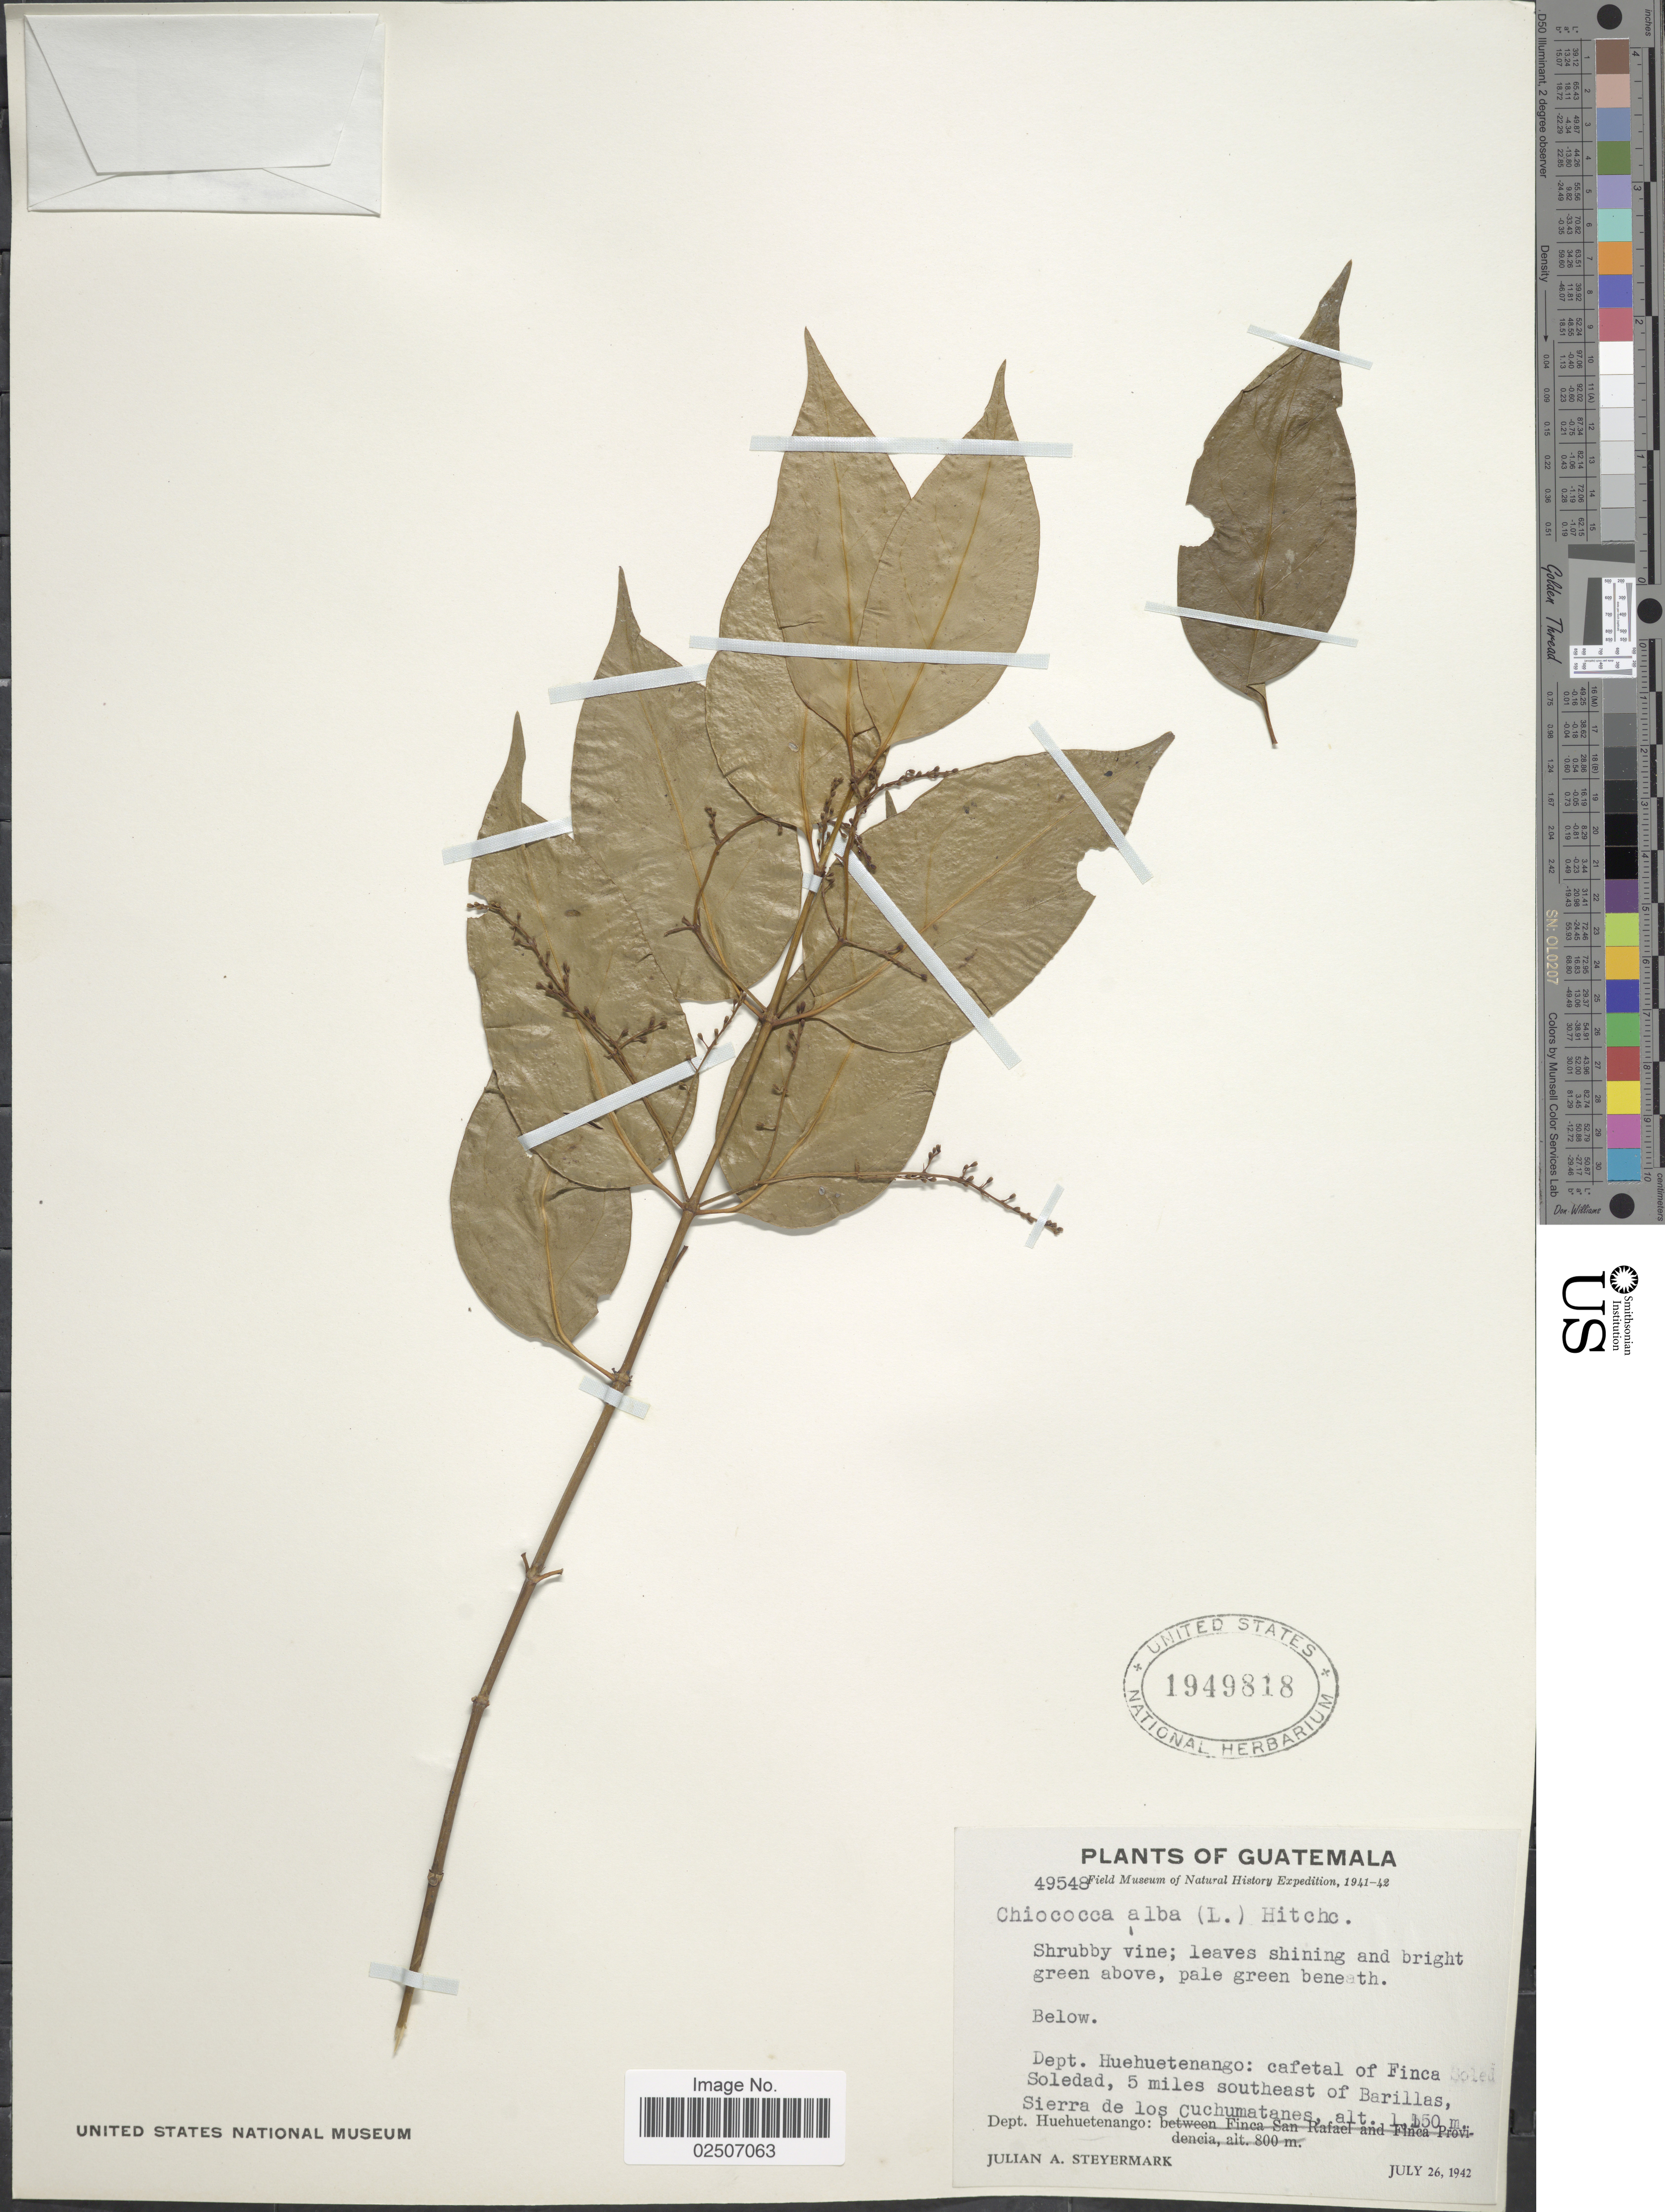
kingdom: Plantae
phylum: Tracheophyta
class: Magnoliopsida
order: Gentianales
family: Rubiaceae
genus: Chiococca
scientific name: Chiococca alba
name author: (L.) Hitchc.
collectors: J. Steyermark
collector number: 49548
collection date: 1942-07-26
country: Guatemala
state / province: Huehuetenango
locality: Dept. Huehuetenango: cafetal of Finca Soledad, 5 miles southeast Barillas, Sierra de Los Cuchumatanes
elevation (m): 1550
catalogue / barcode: US 1949818